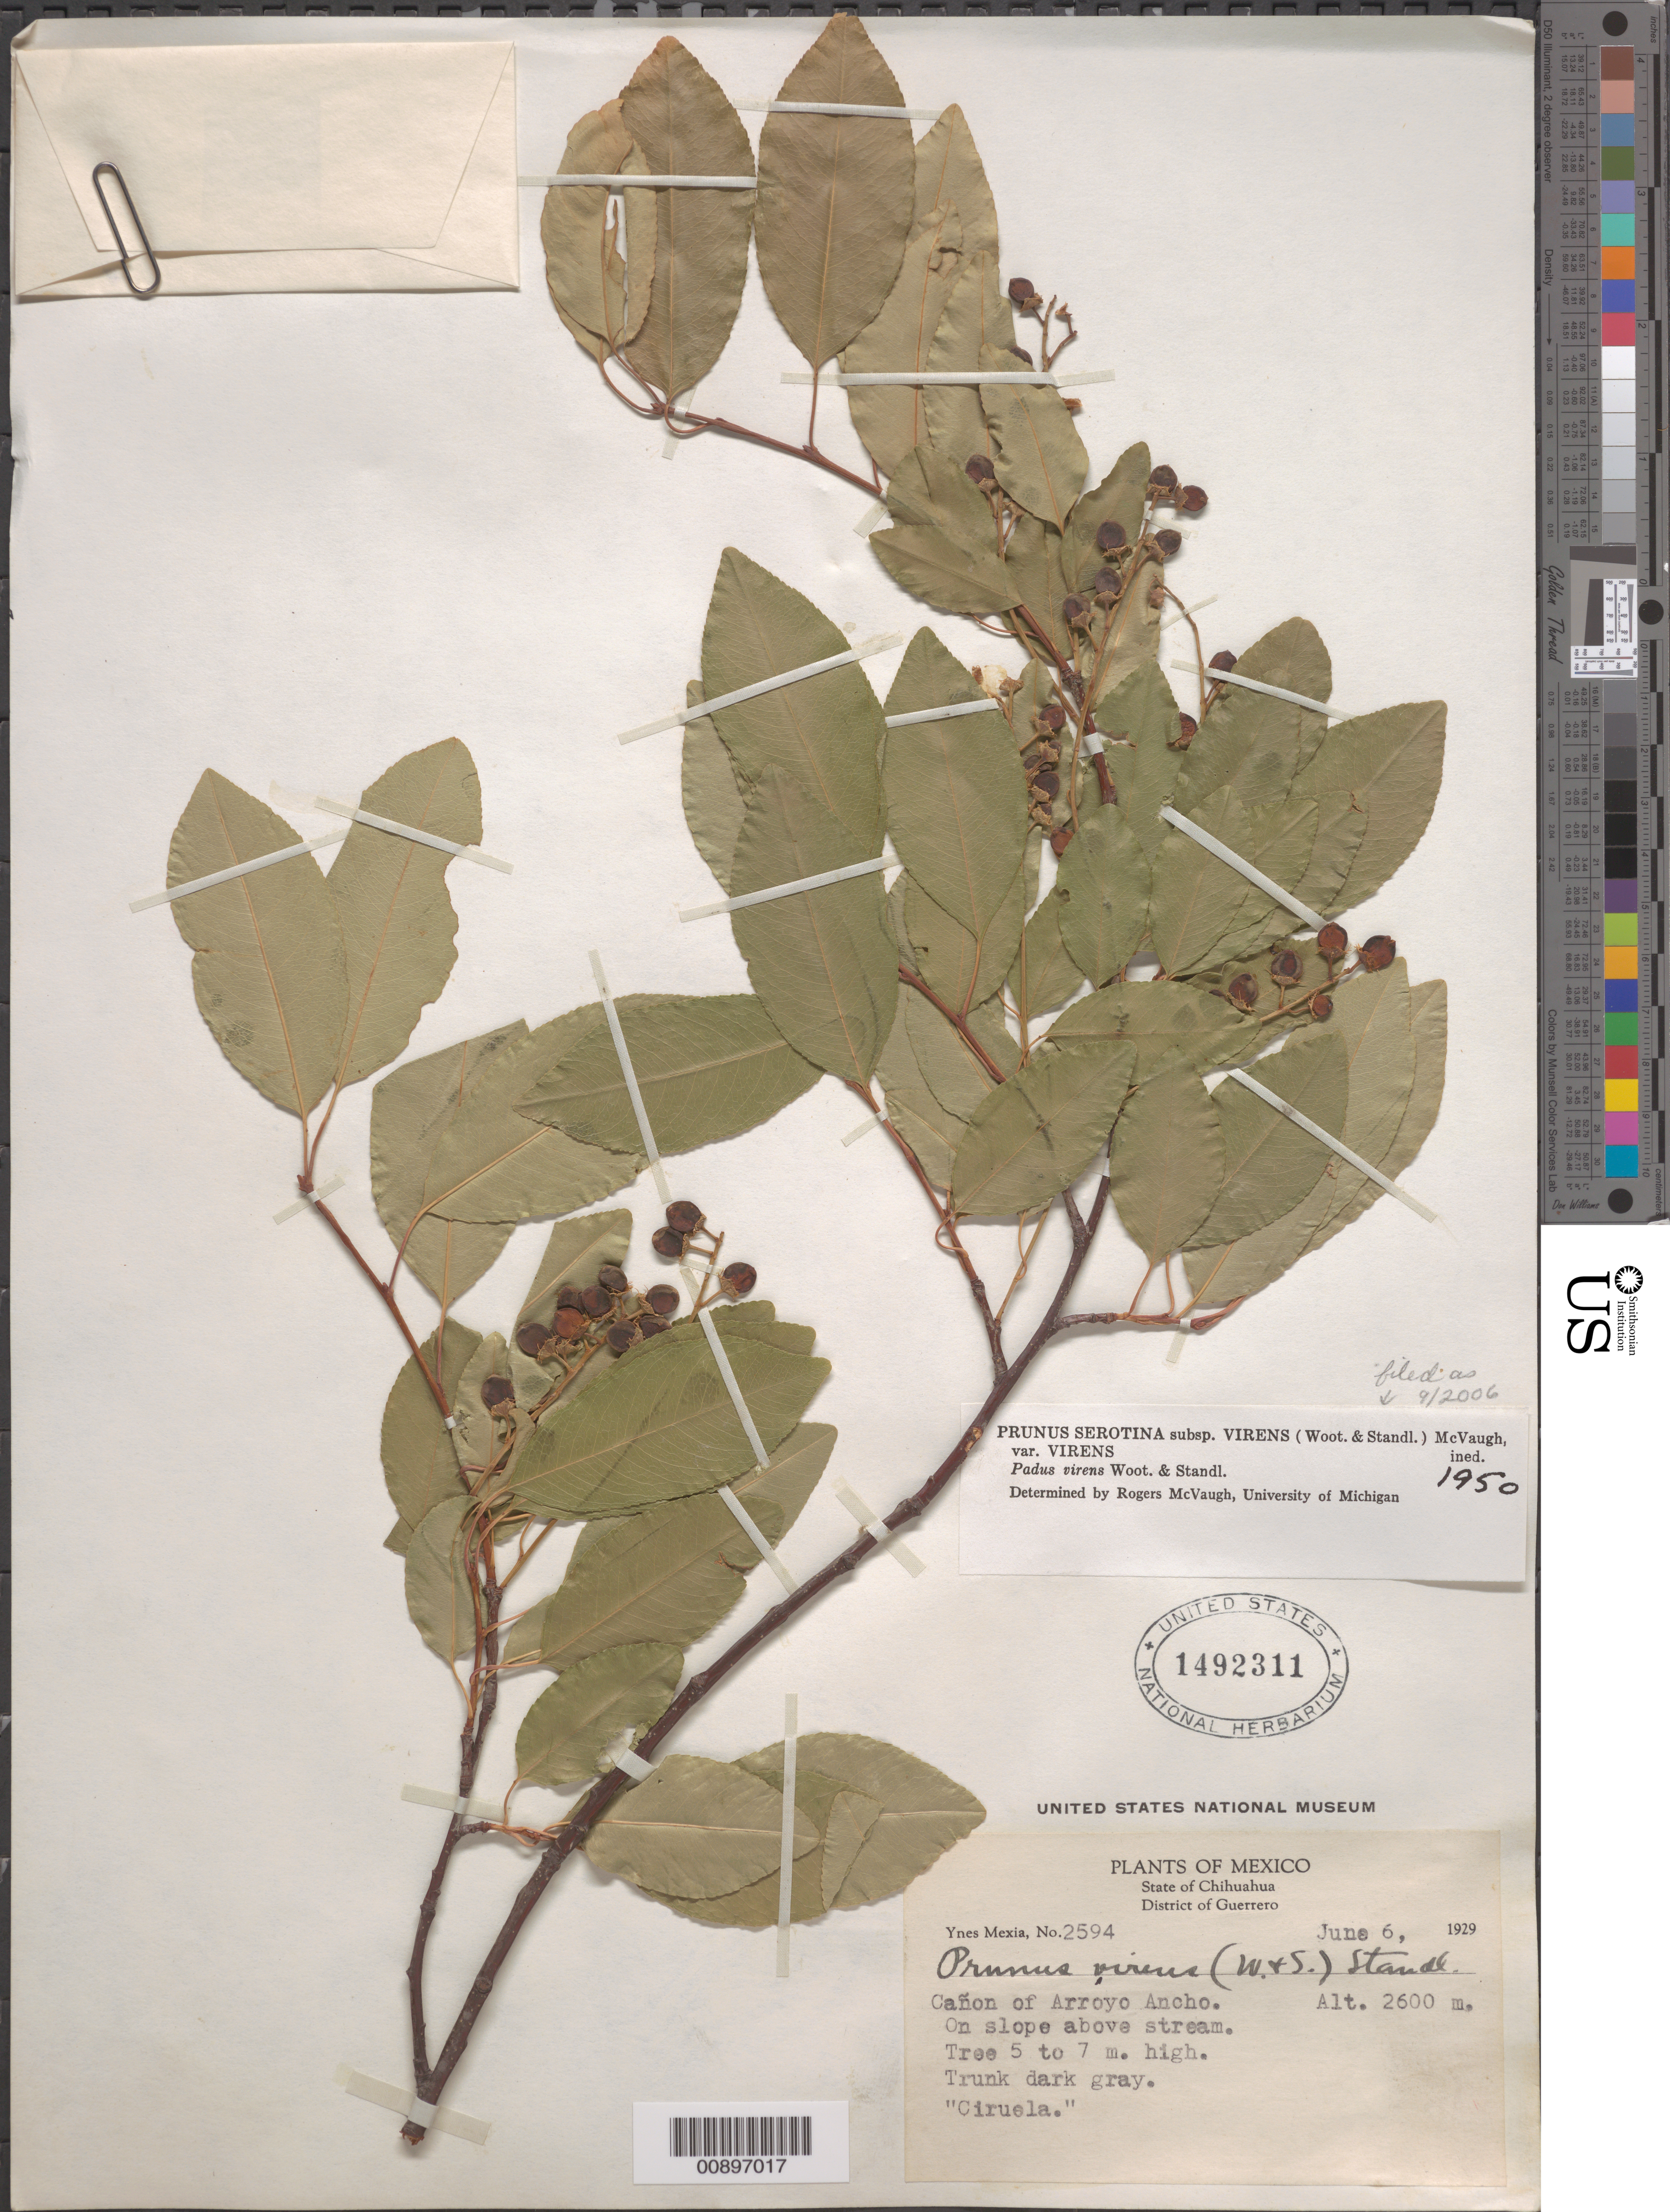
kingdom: Plantae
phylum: Tracheophyta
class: Magnoliopsida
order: Rosales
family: Rosaceae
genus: Prunus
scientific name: Prunus serotina var. rufula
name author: (Wooton & Standl.) McVaugh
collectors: Y. Mexia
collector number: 2594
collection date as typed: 06 Jun 1929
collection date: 1929-06-06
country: Mexico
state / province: Chihuahua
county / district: Guerrero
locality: Cañon of Arroyo Ancho.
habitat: On slope above stream.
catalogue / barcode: US 1492311